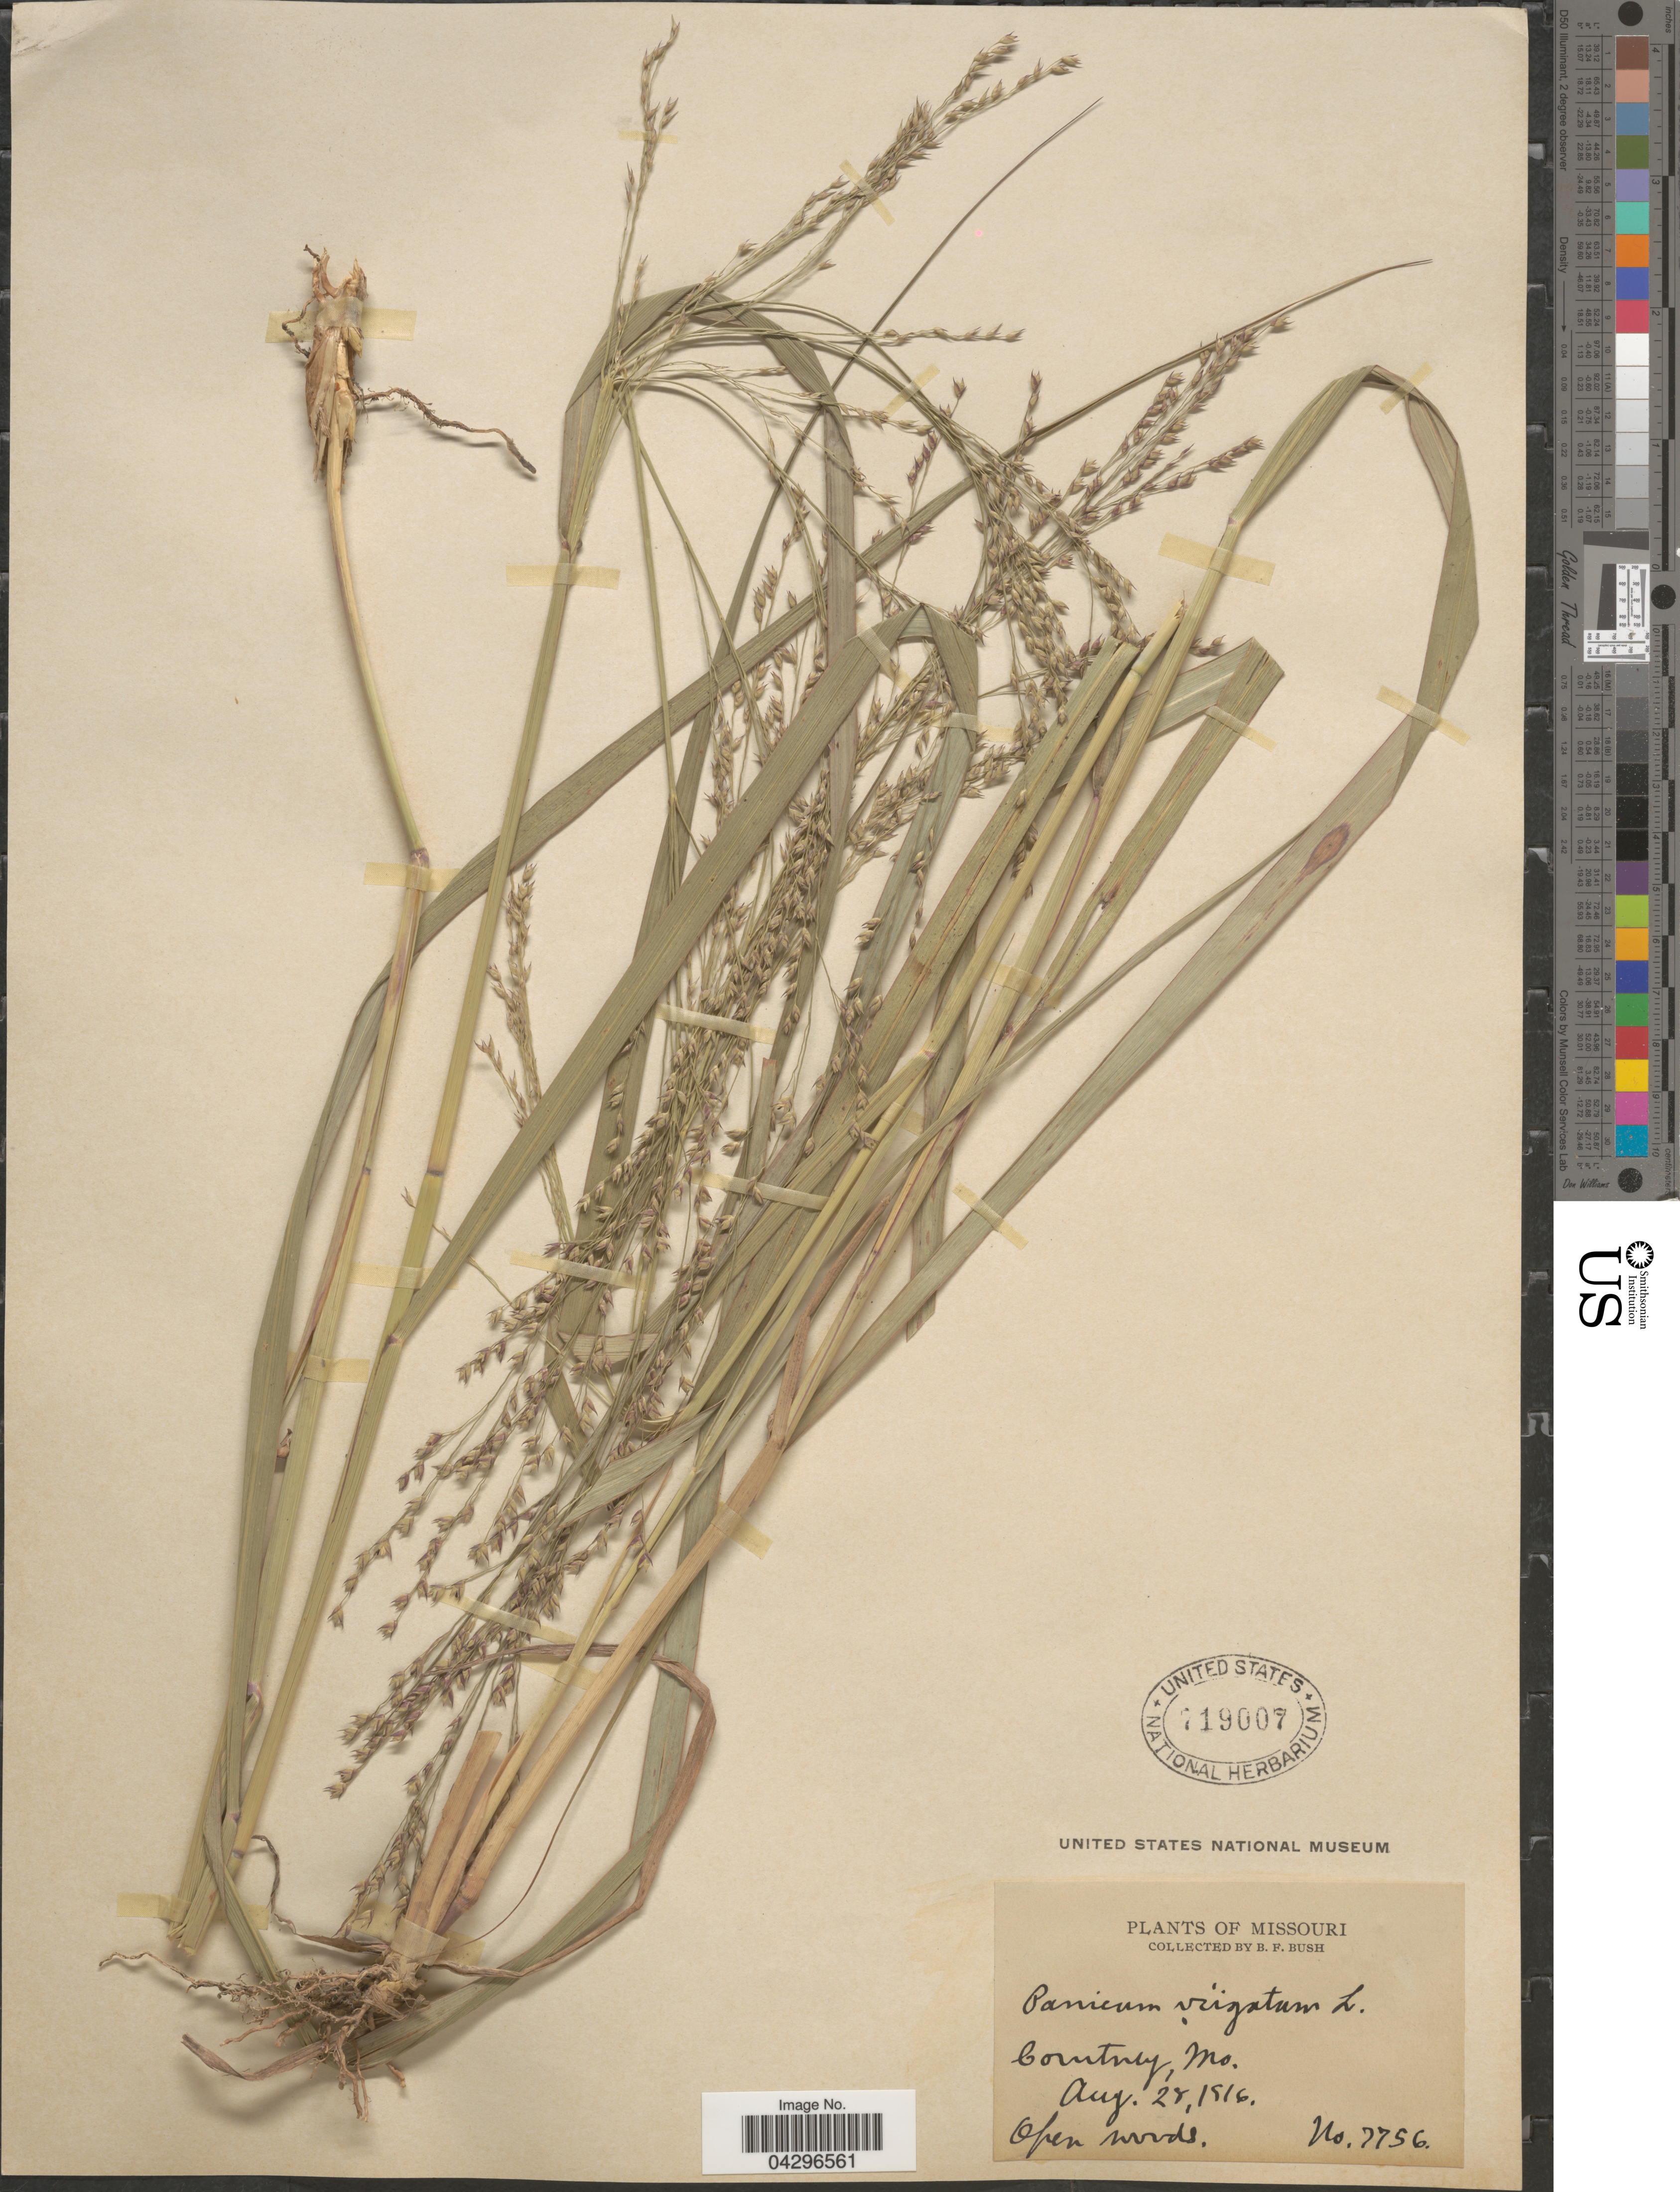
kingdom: Plantae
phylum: Tracheophyta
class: Liliopsida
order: Poales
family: Poaceae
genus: Panicum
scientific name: Panicum virgatum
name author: L.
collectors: B. F. Bush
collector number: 7756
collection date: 1916-08-28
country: United States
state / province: Missouri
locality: Courtney. Open woods.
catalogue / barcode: US 719007